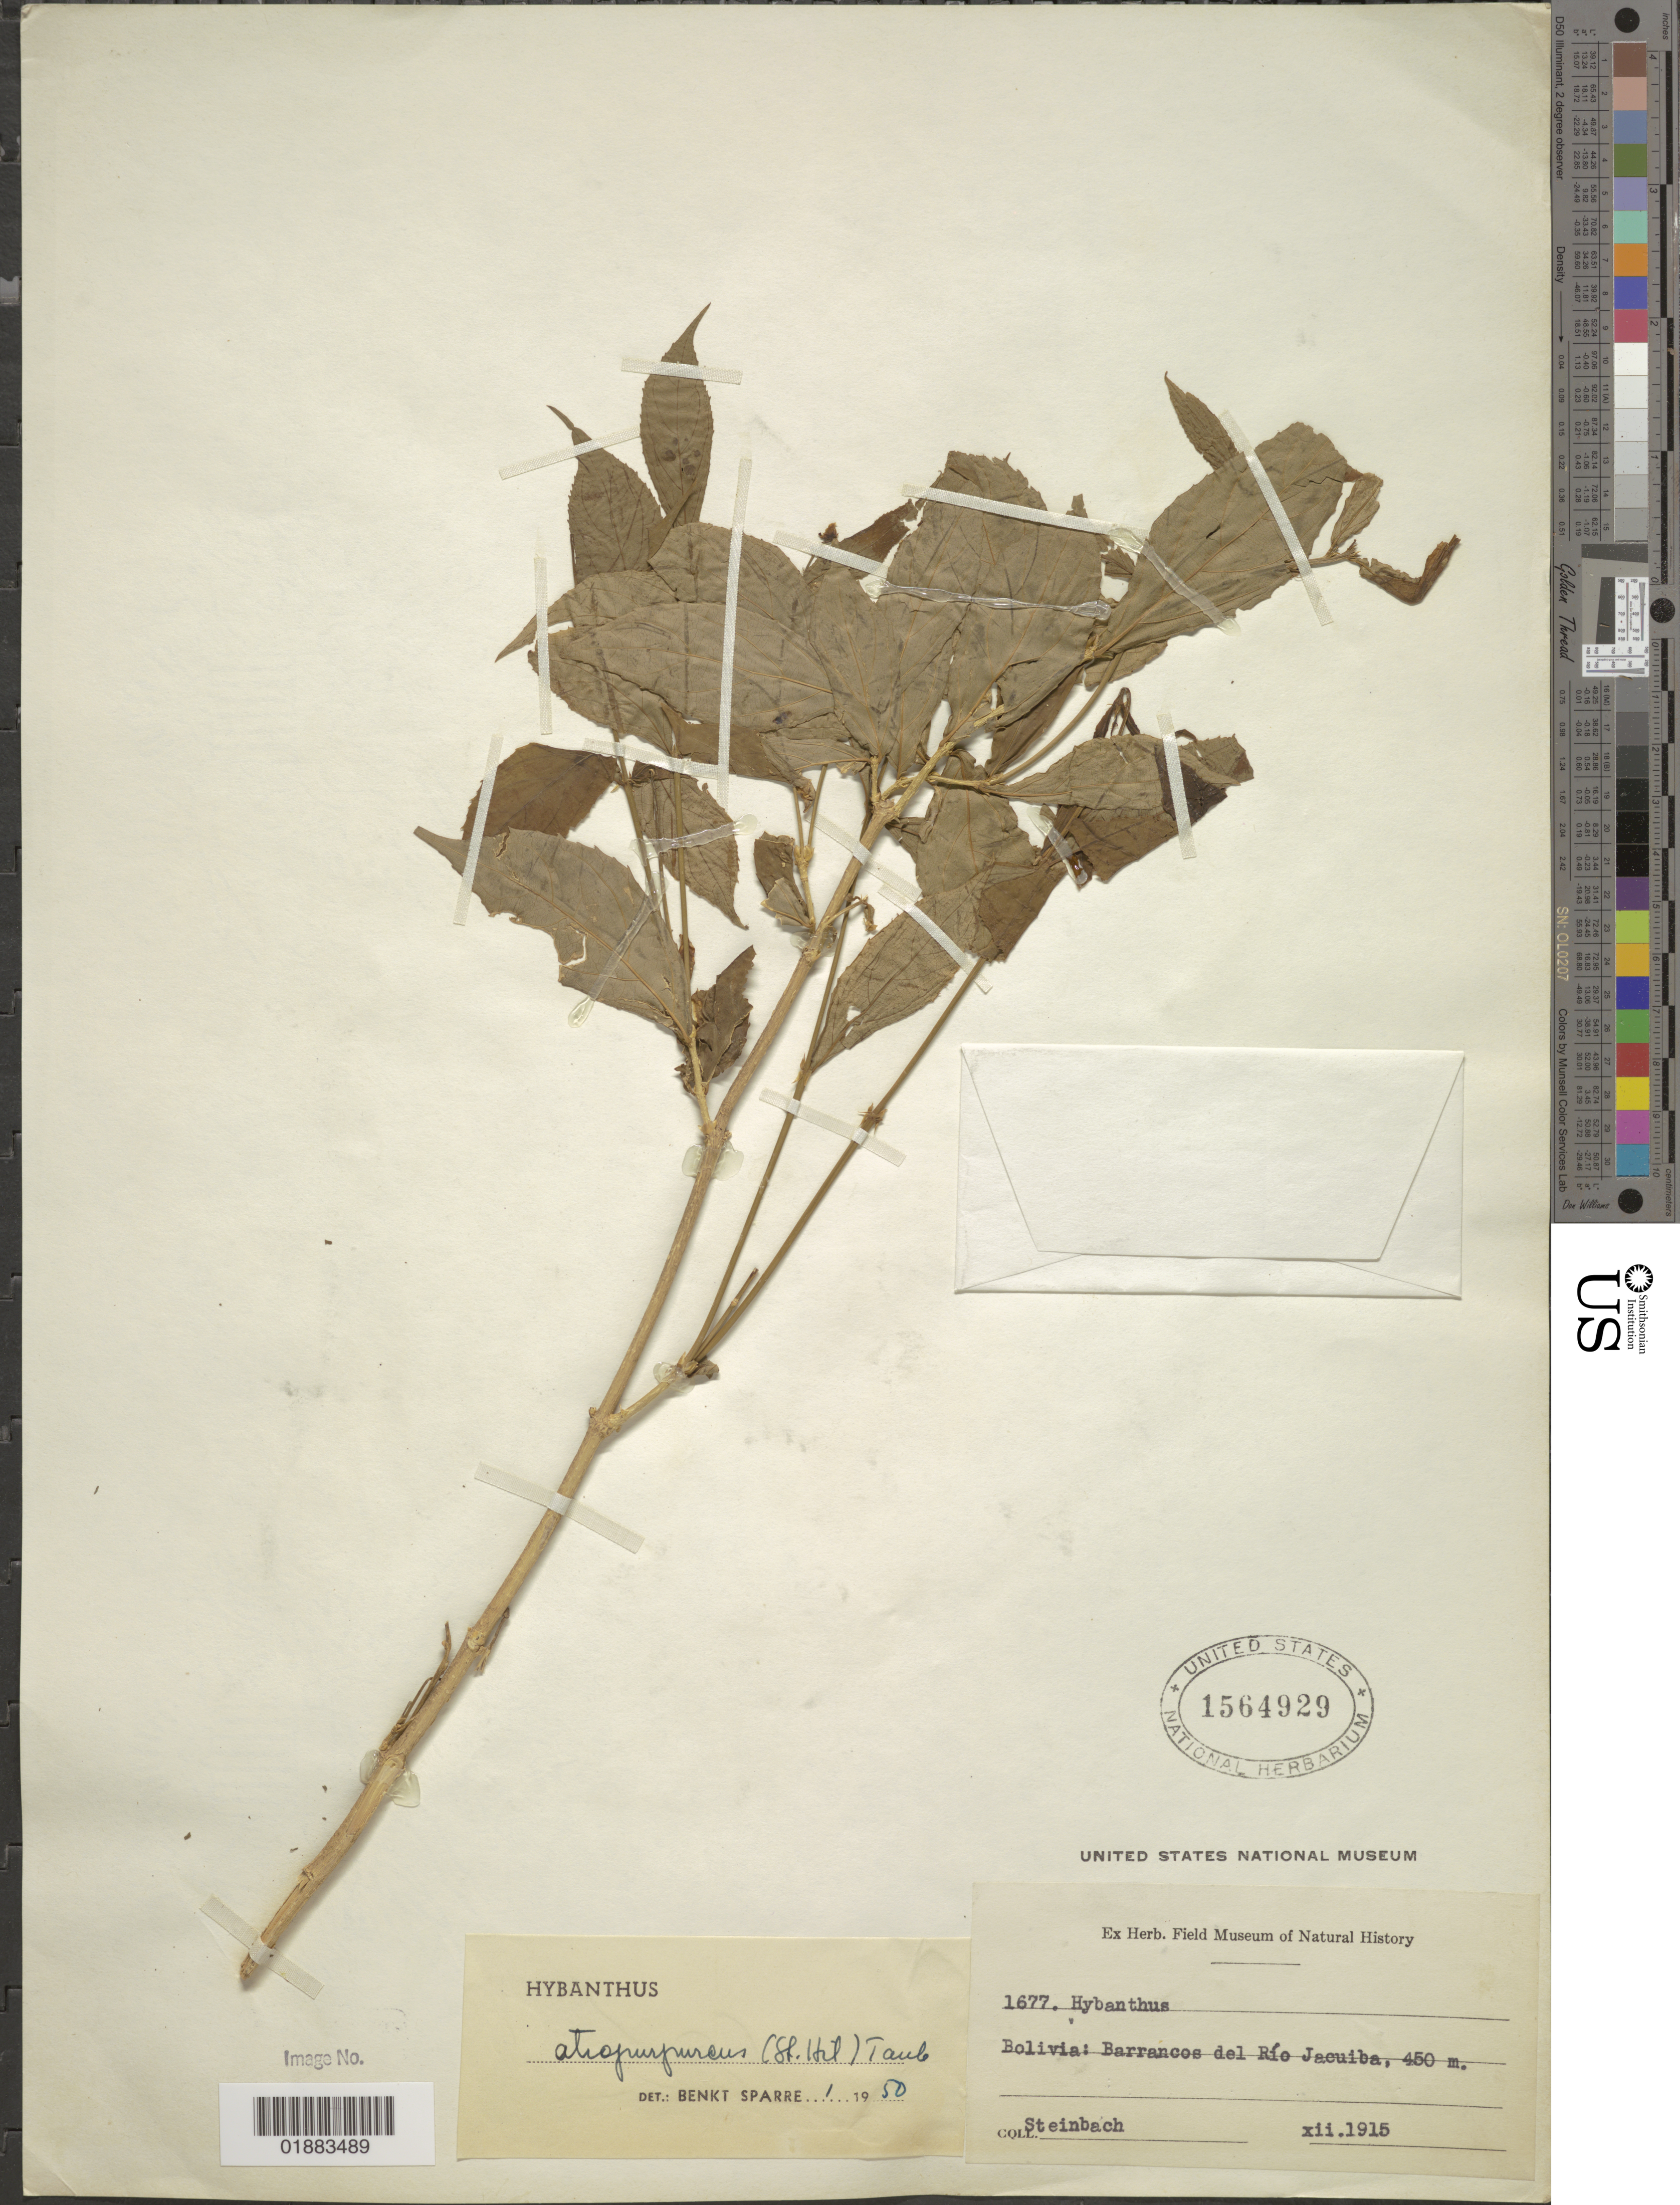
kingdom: Plantae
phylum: Tracheophyta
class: Magnoliopsida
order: Malpighiales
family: Violaceae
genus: Pombalia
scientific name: Pombalia atropurpurea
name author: (A. St.-Hil.) Paula-Souza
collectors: J. Steinbach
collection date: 1915-11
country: Bolivia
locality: Barrancos del Río Jacuiba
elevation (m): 450